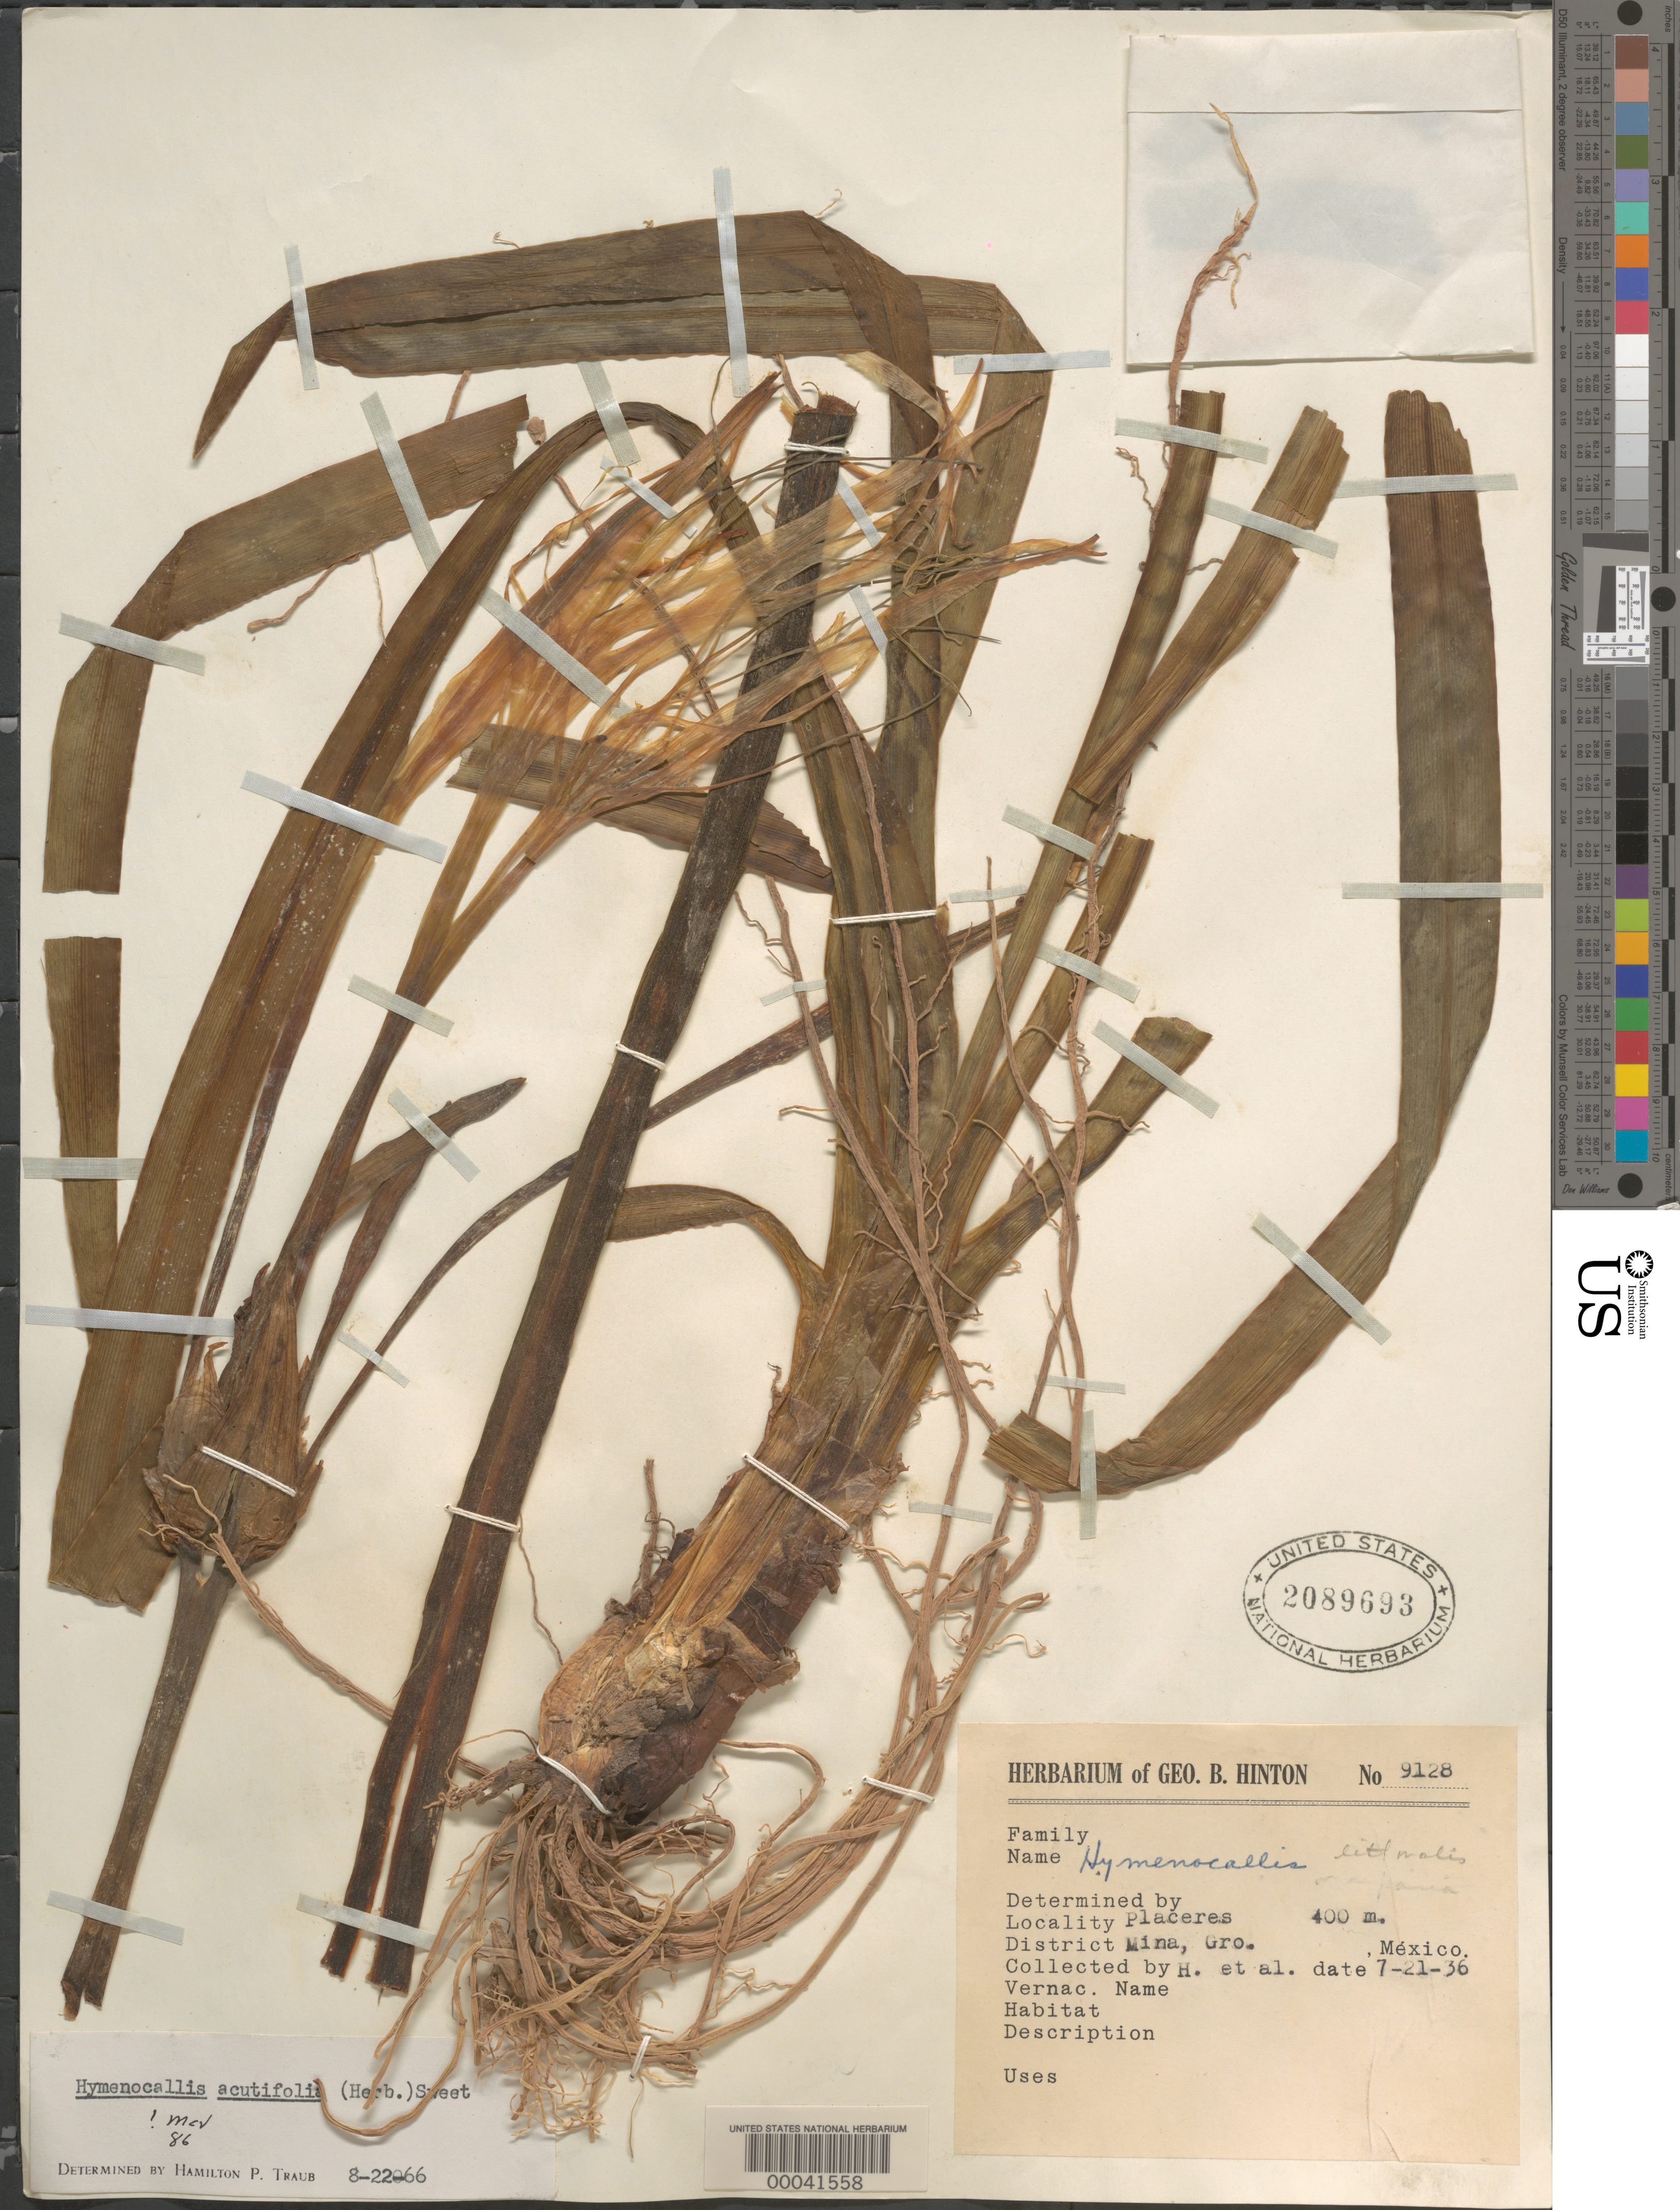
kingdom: Plantae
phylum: Tracheophyta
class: Liliopsida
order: Asparagales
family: Amaryllidaceae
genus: Hymenocallis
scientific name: Hymenocallis acutifolia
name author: (Herb.) Sweet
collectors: G. B. Hinton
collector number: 9812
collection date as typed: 21 Jul 1936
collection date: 1936-07-21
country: Mexico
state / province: Guerrero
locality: Mina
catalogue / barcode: US 2089693